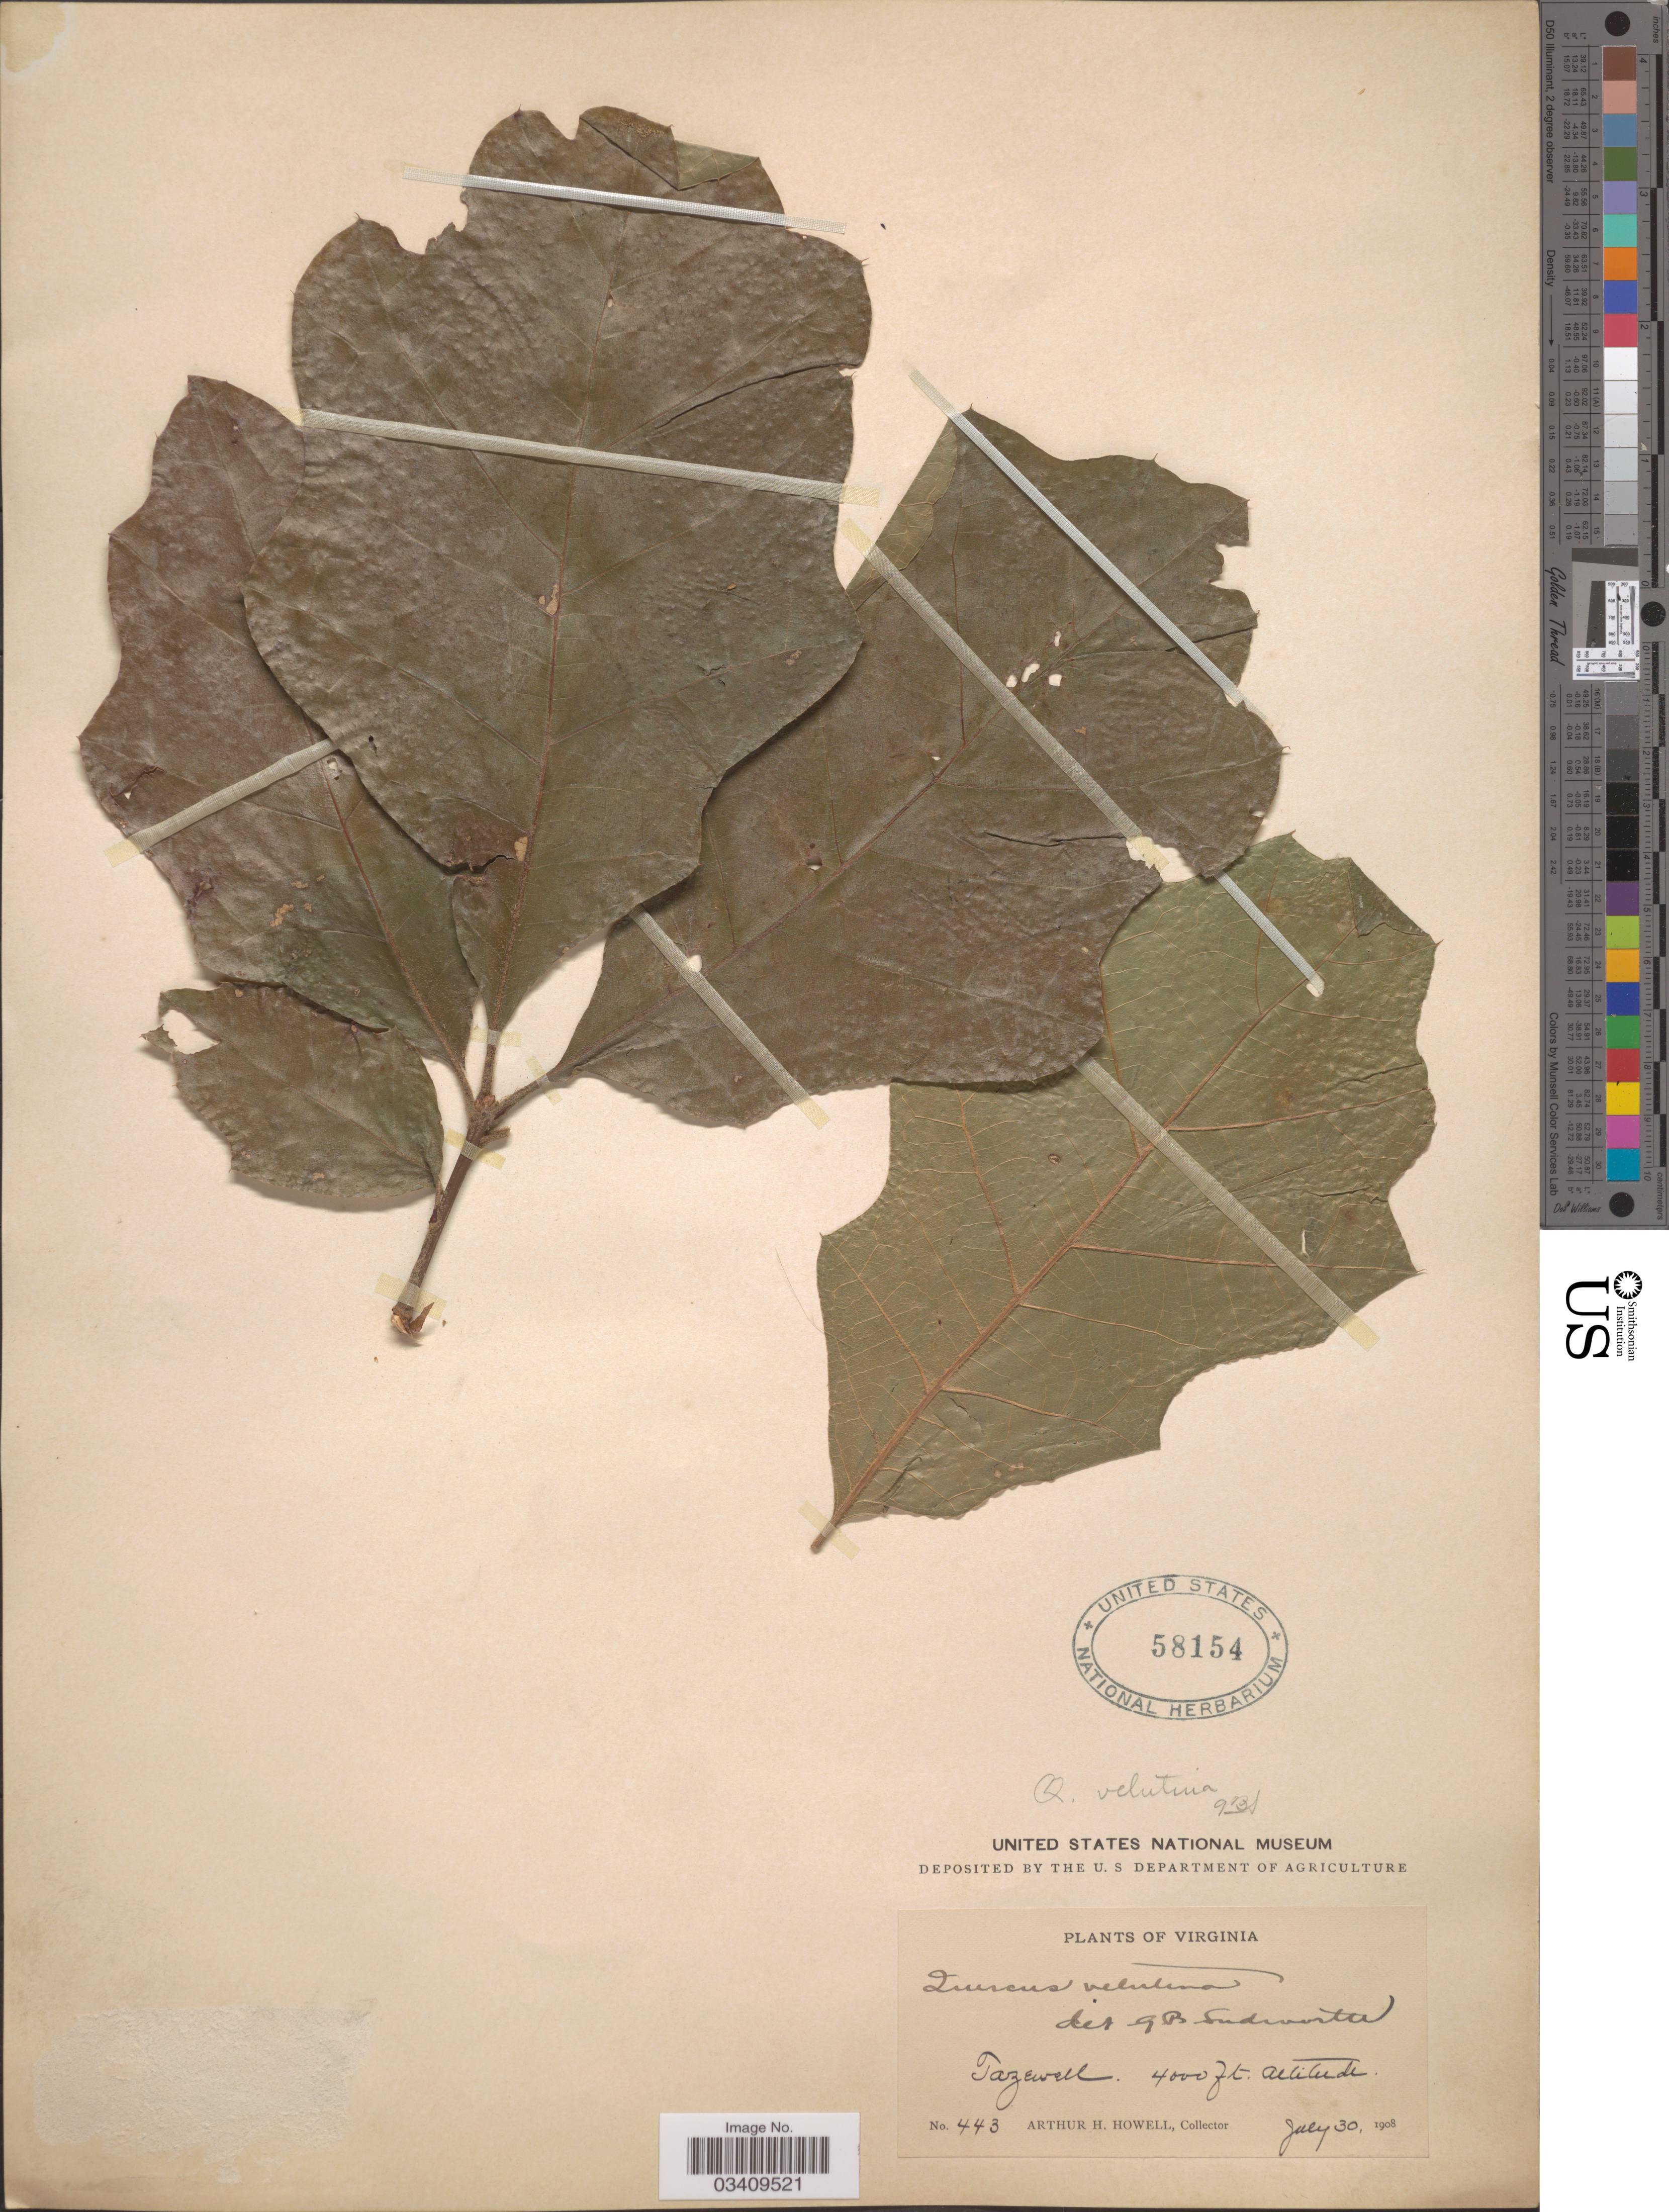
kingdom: Plantae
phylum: Tracheophyta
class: Magnoliopsida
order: Fagales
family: Fagaceae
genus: Quercus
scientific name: Quercus velutina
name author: Lam.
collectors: A. H. Howell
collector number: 443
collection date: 1908-07-30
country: United States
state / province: Virginia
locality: Tazewell.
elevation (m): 1219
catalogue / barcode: US 58154